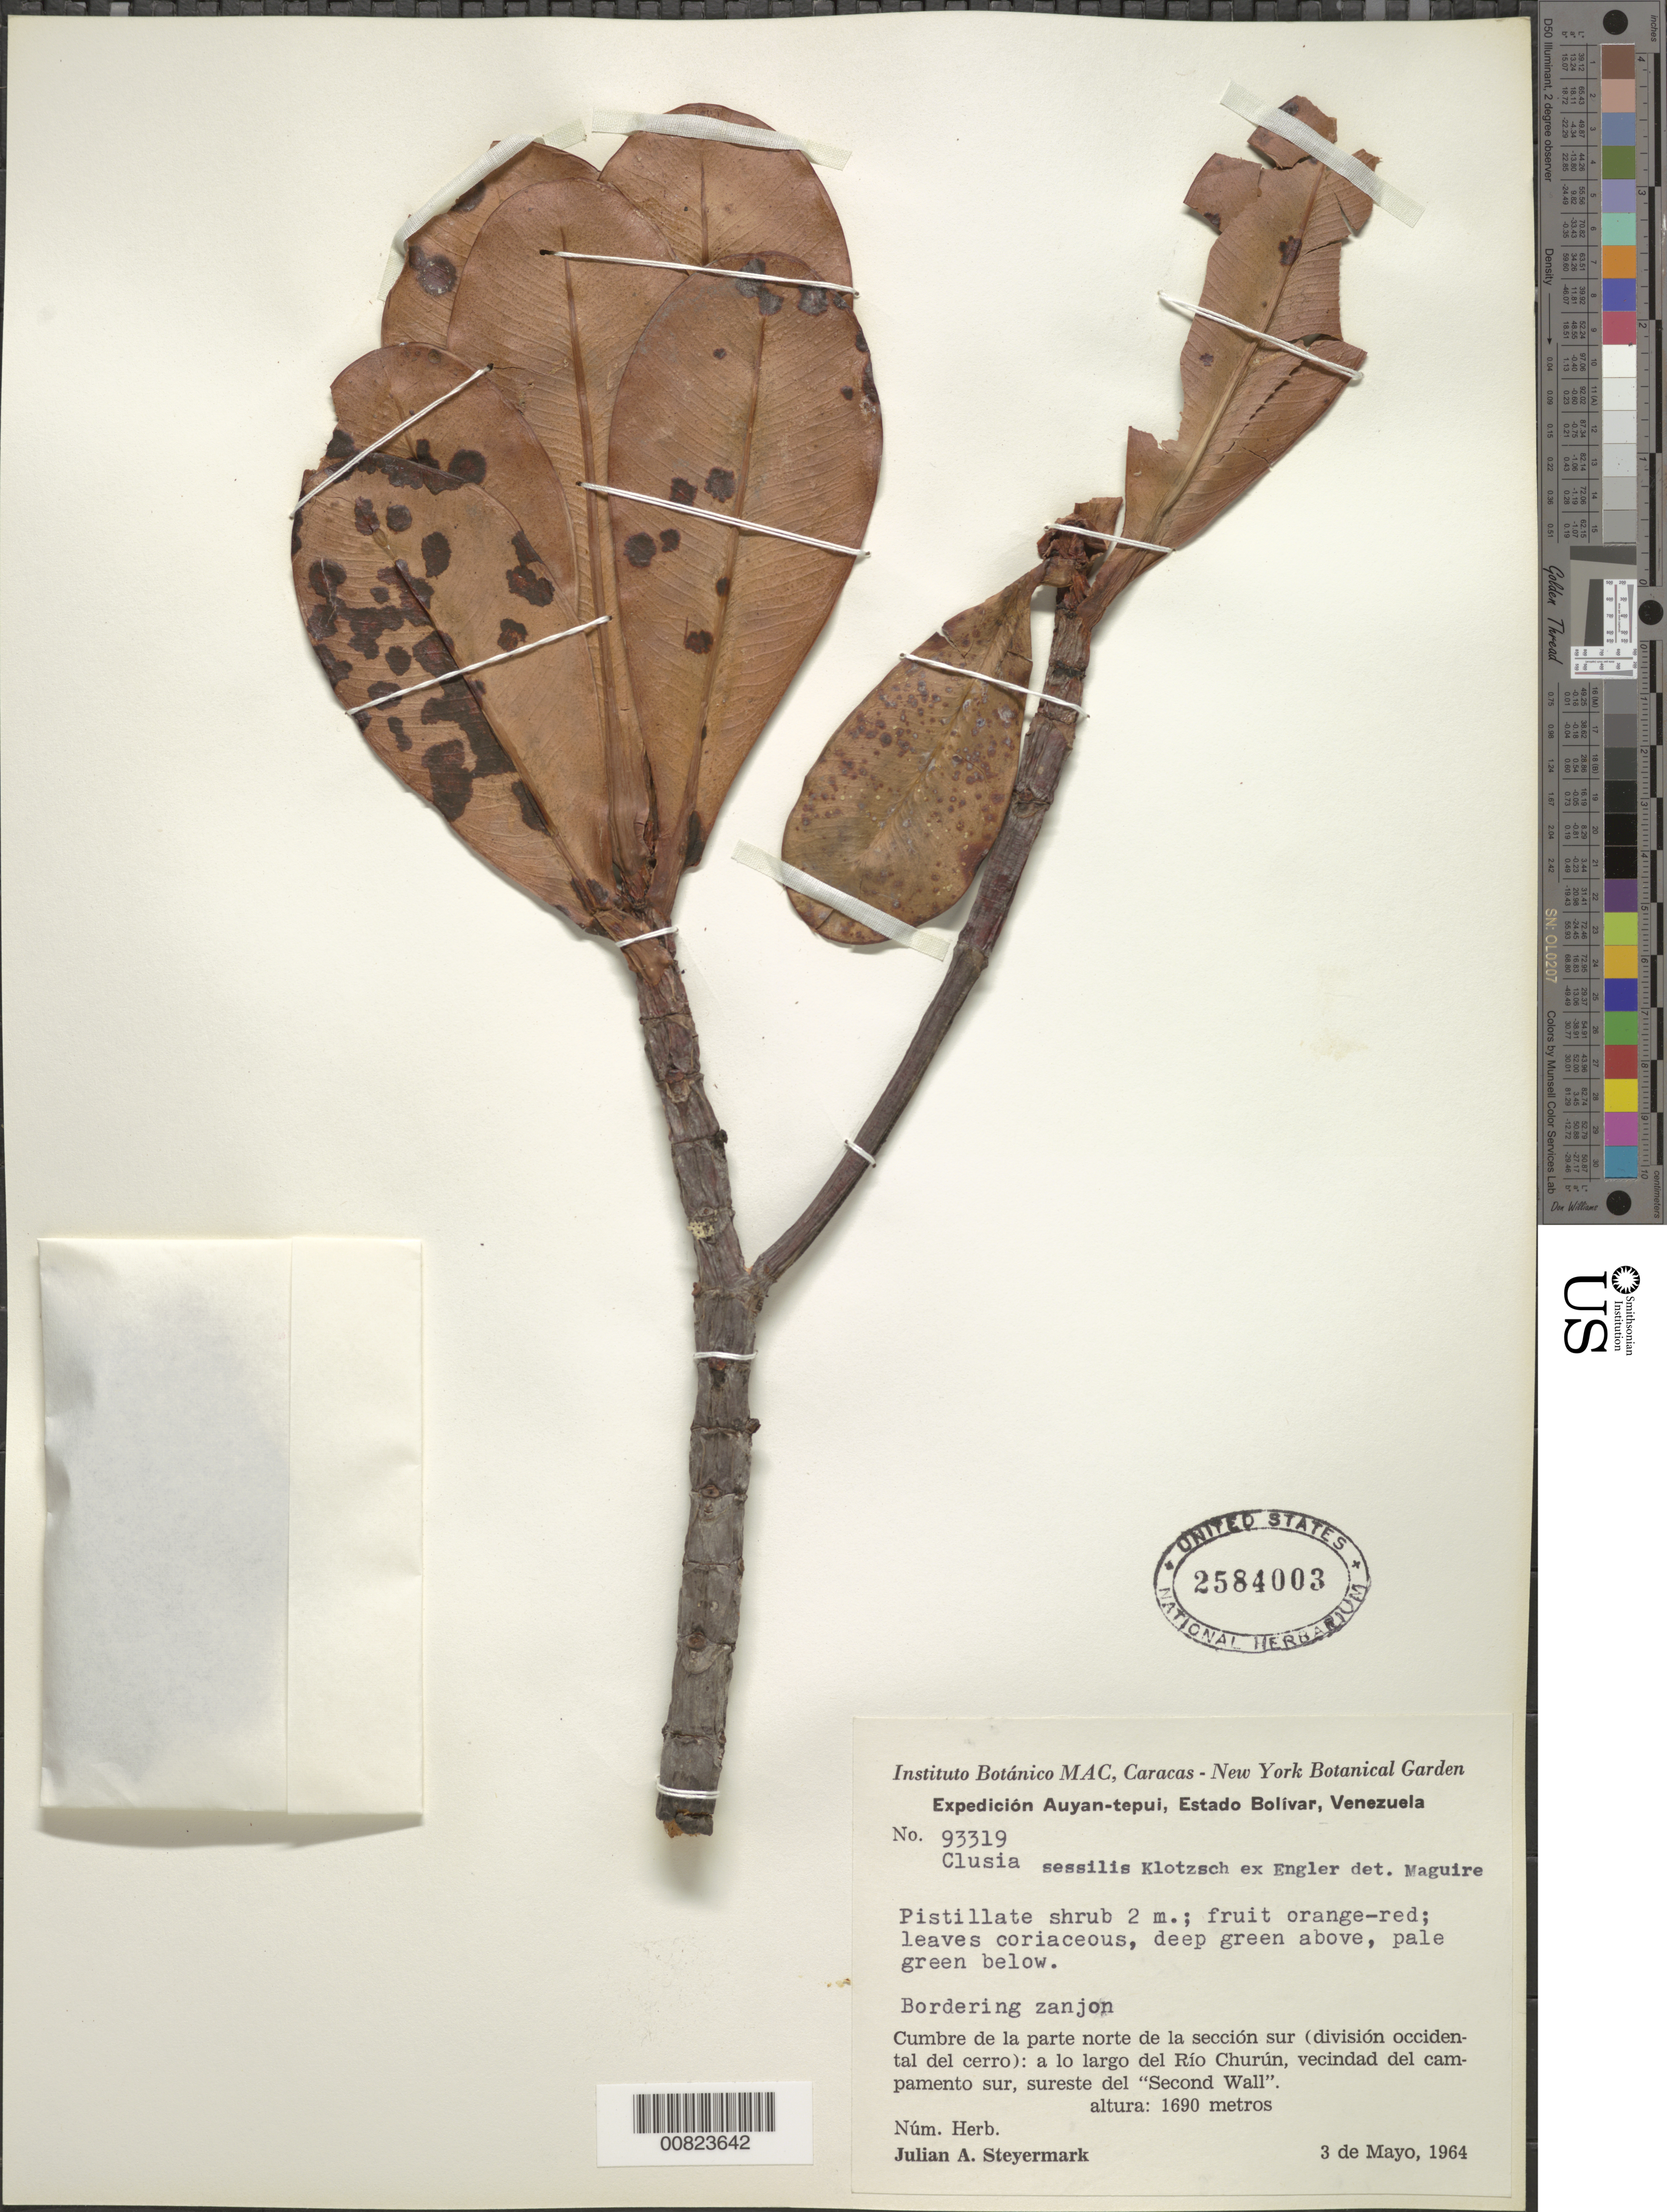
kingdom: Plantae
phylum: Tracheophyta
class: Magnoliopsida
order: Malpighiales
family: Clusiaceae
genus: Clusia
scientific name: Clusia sessilis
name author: Klotzsch ex Engl.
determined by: Maguire, Bassett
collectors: J. Steyermark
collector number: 93319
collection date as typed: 3-May-64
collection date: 1964-05-03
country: Venezuela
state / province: Bolívar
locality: Auyan-tepuí, cumbre de la parte norte de la seccion sur (division occidental del cerro); Río Churún, vic del campamento sur, SE del "Second Wall"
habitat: Cumbre; bordering zanjones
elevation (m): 1690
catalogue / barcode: US 2584003